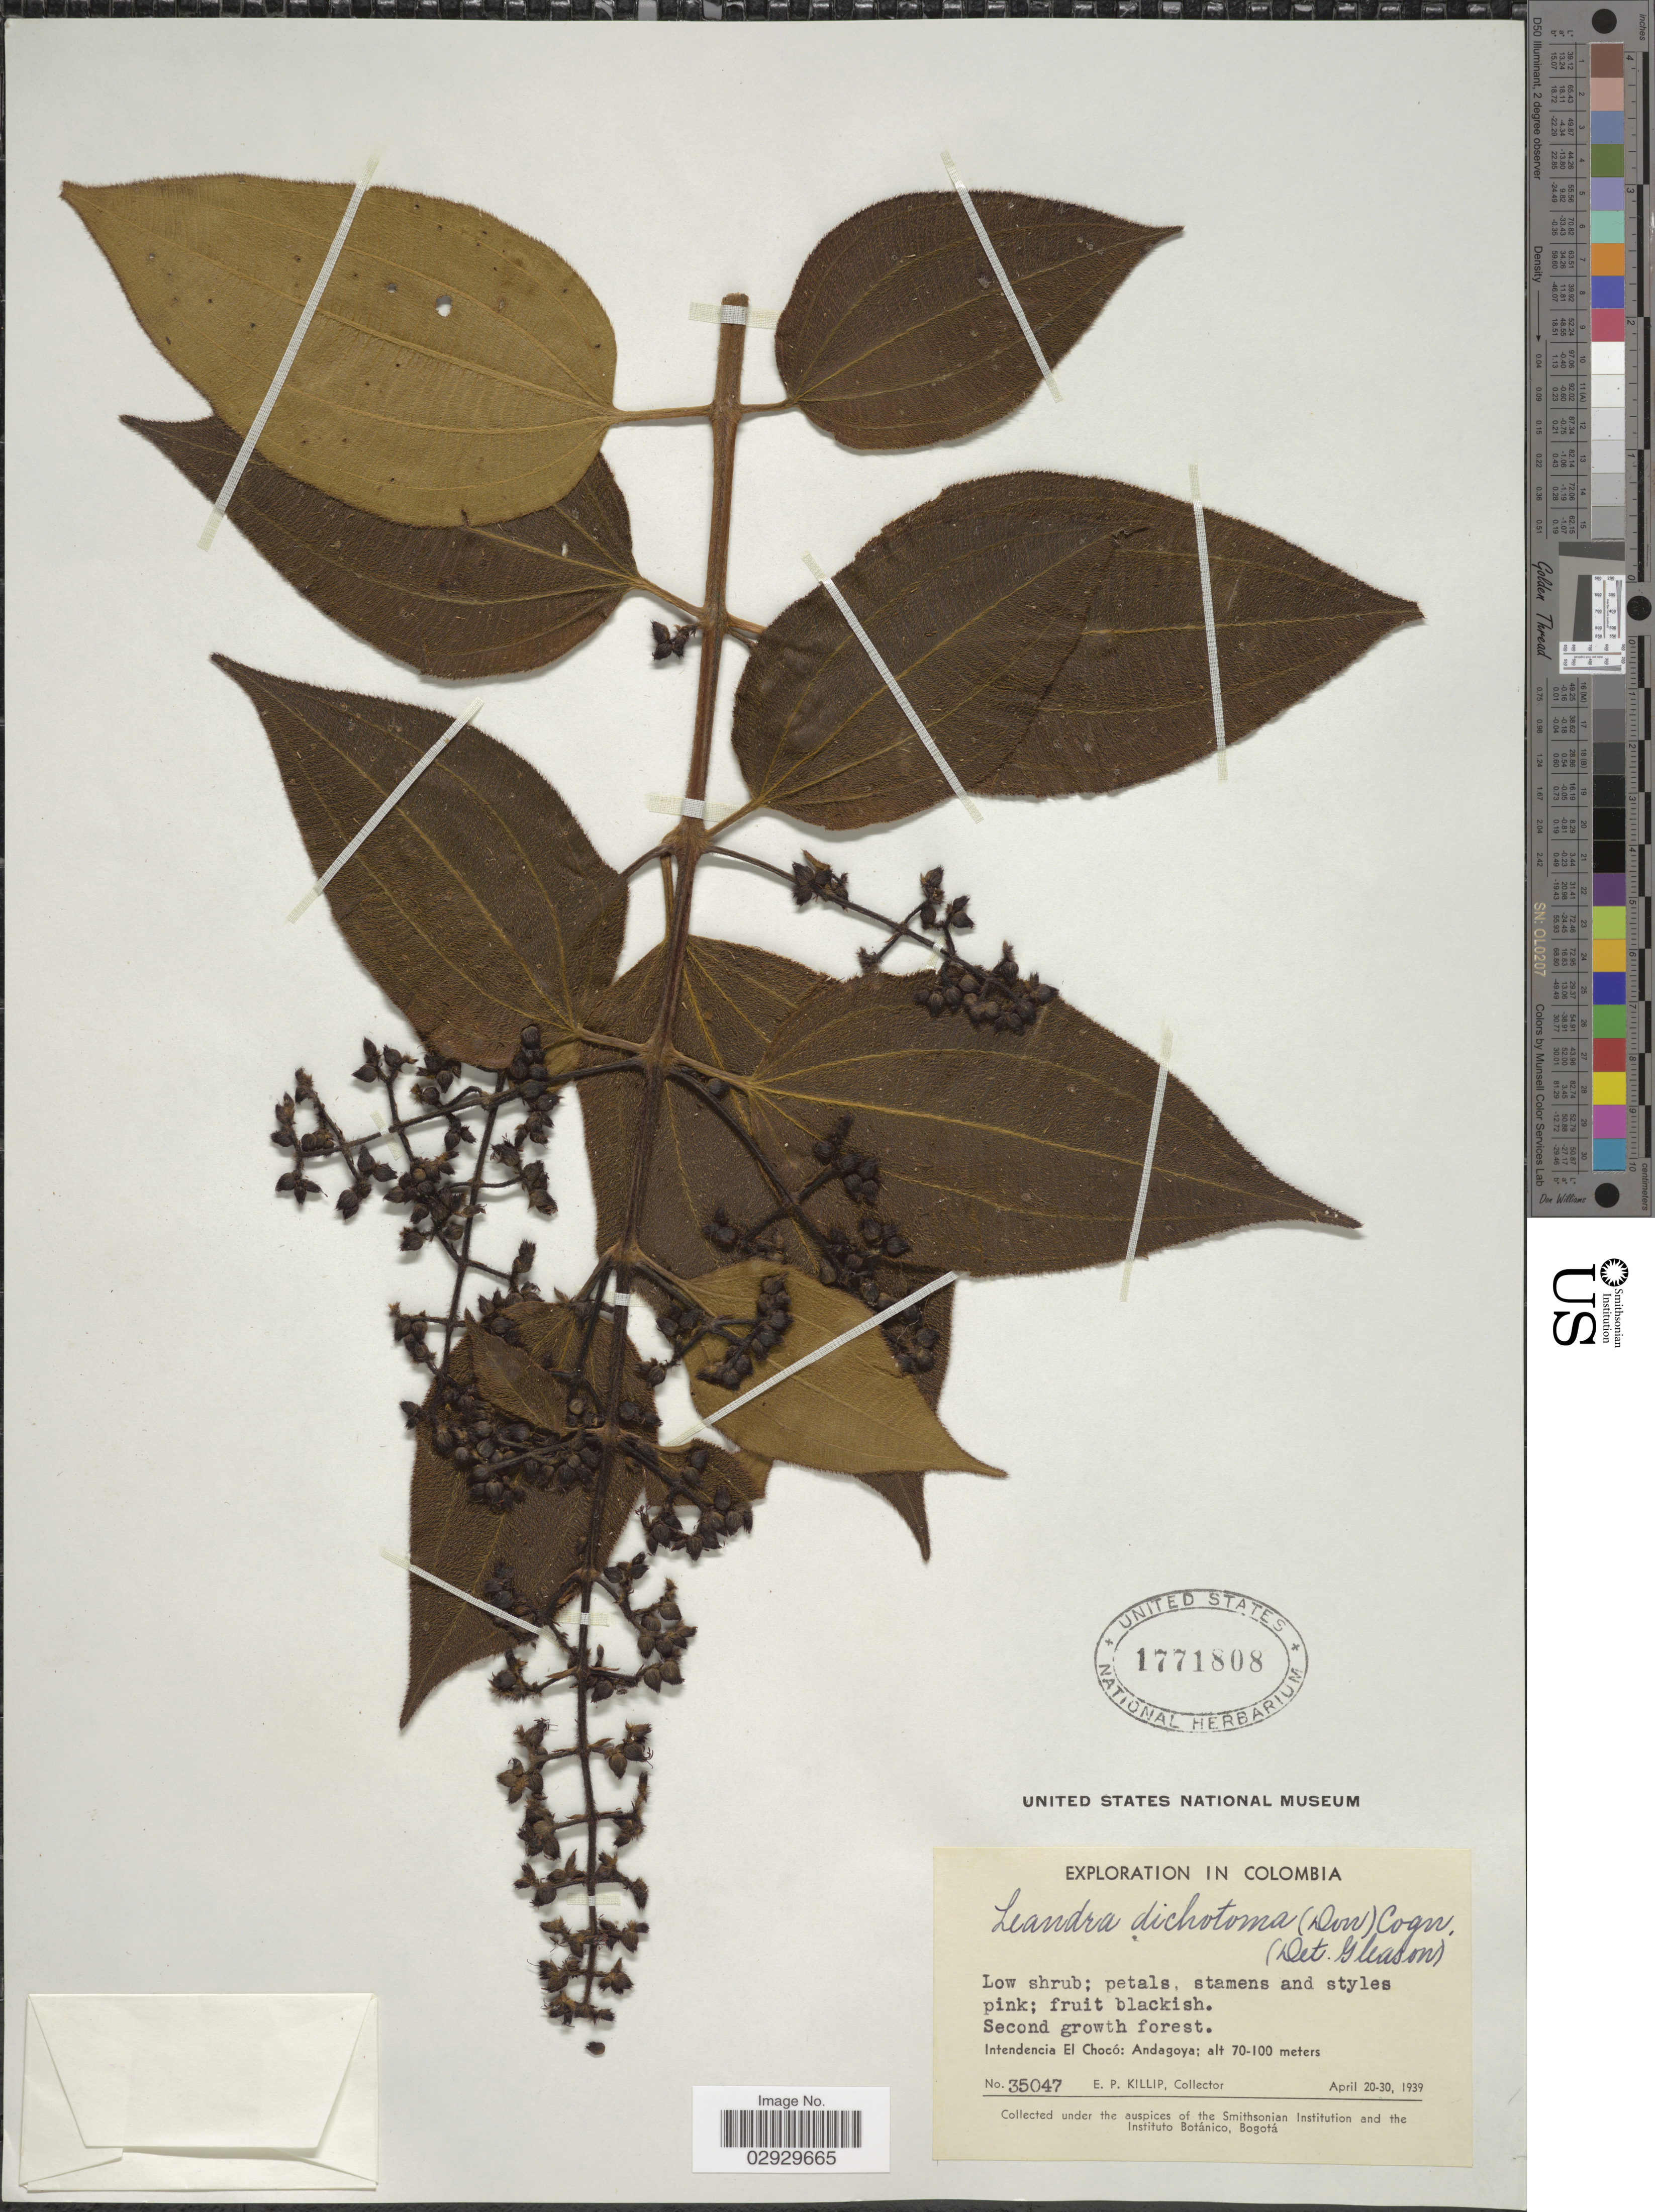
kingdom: Plantae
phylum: Tracheophyta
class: Magnoliopsida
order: Myrtales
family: Melastomataceae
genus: Leandra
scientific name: Leandra granatensis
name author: Gleason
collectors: E. P. Killip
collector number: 35047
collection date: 1939-04-20/1939-04-30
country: Colombia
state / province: Chocó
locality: Intendencia El Chocó: Andagoya.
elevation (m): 70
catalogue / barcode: US 1771808